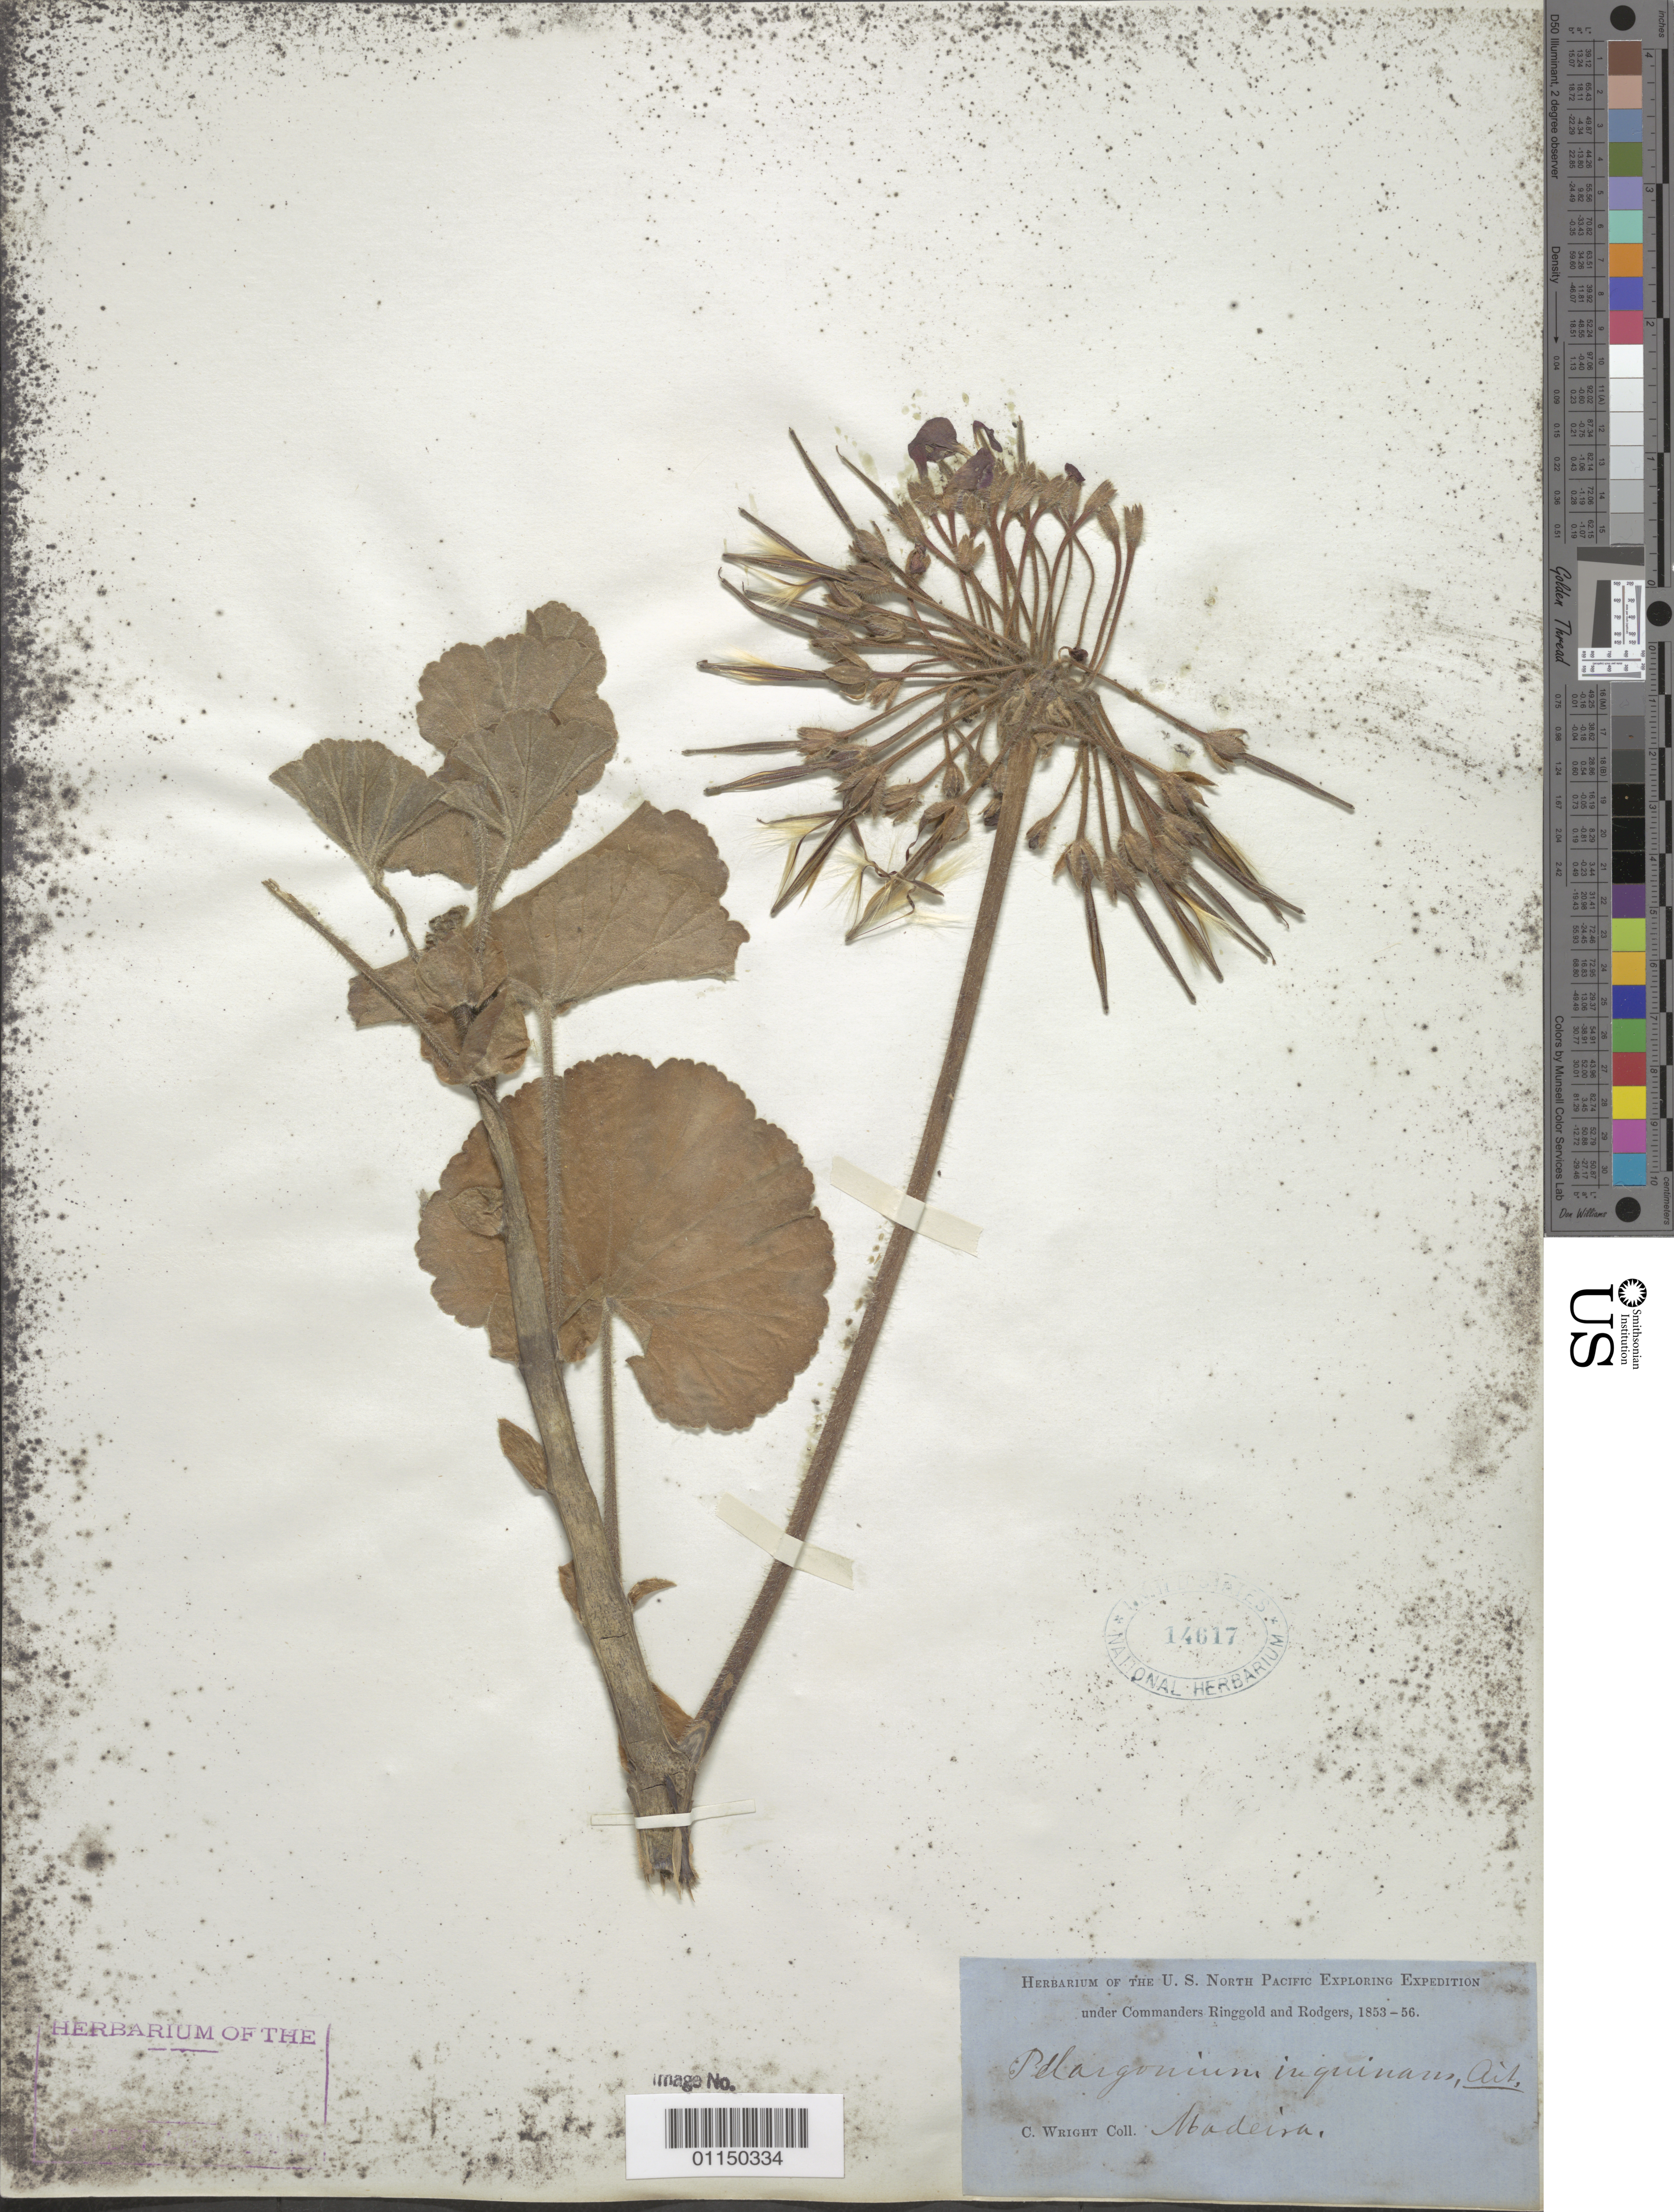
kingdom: Plantae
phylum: Tracheophyta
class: Magnoliopsida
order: Geraniales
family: Geraniaceae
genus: Pelargonium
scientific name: Pelargonium inquinans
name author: (L.) L'Hér.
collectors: C. Wright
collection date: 1853/1856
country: Portugal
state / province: Madeira (Aut. Reg.)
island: Madeira Is.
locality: Madeira.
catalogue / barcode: US 14617